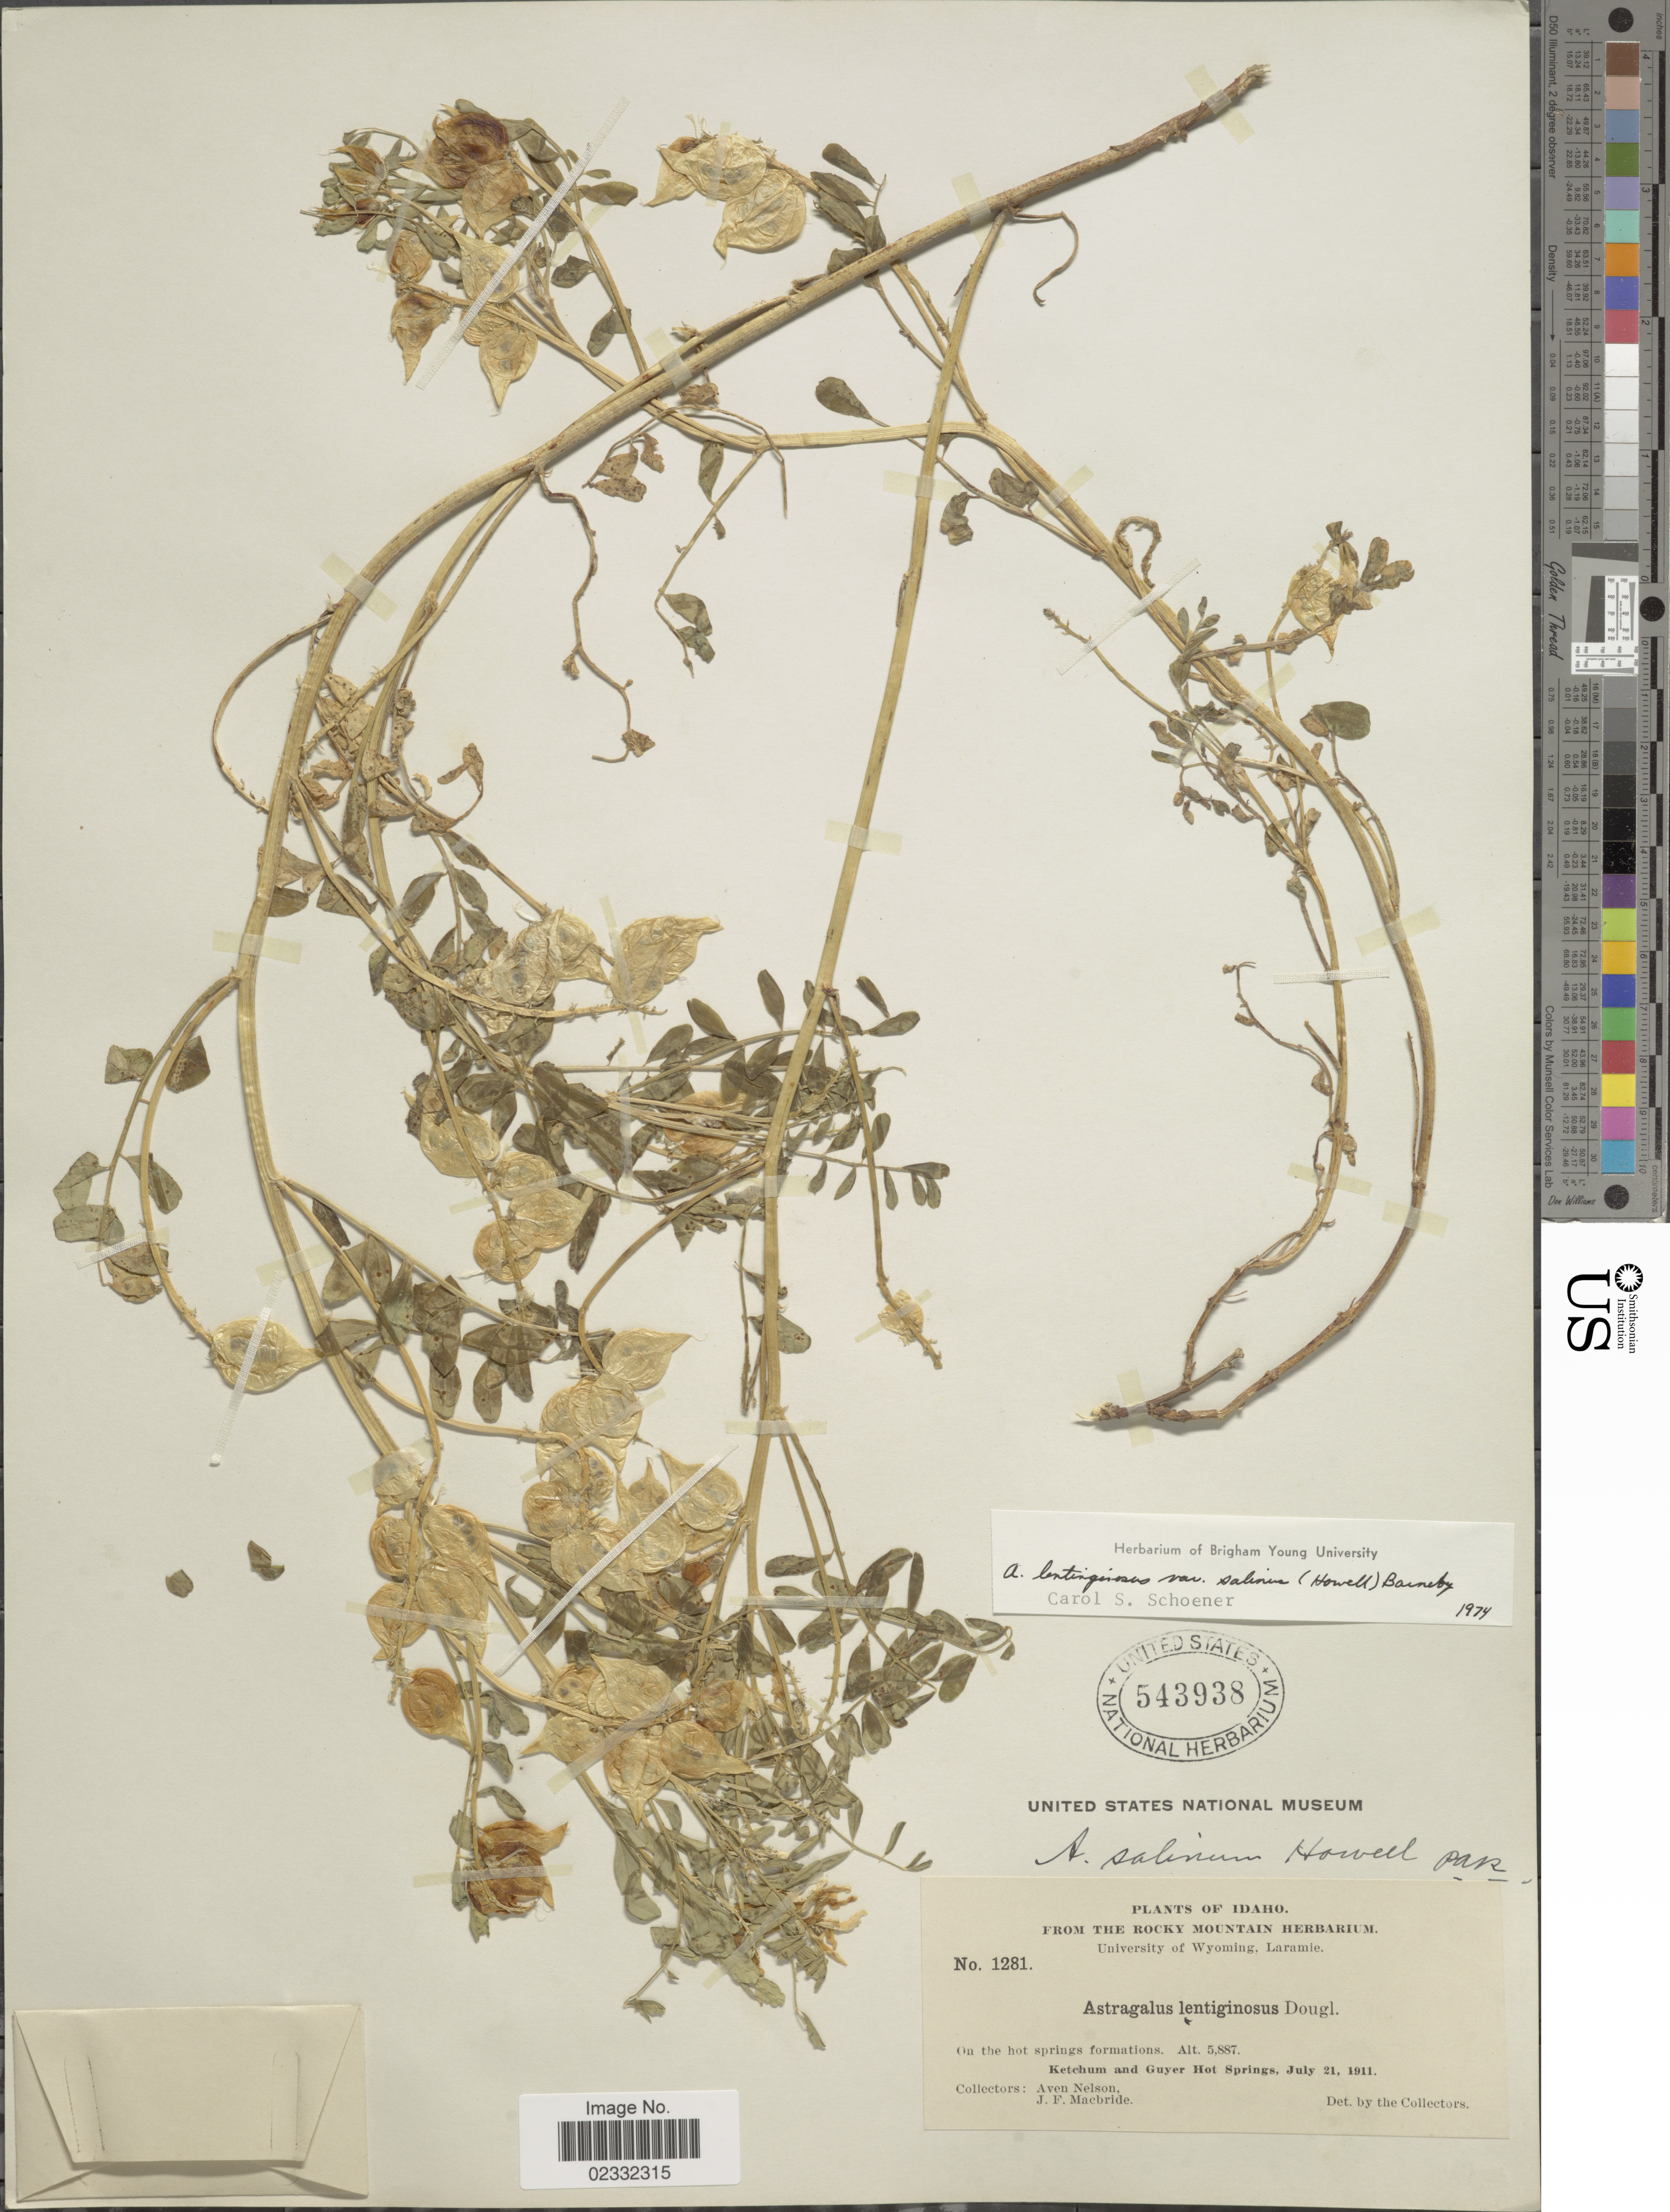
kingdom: Plantae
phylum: Tracheophyta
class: Magnoliopsida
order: Fabales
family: Fabaceae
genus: Astragalus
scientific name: Astragalus lentiginosus var. salinus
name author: (Howell) Barneby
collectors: A. Nelson & J. F. Macbride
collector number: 1281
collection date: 1911-07-21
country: United States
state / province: Idaho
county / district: Blaine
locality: On the hot springs formations, Ketchum and Guyer Hot Springs.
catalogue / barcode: US 543938